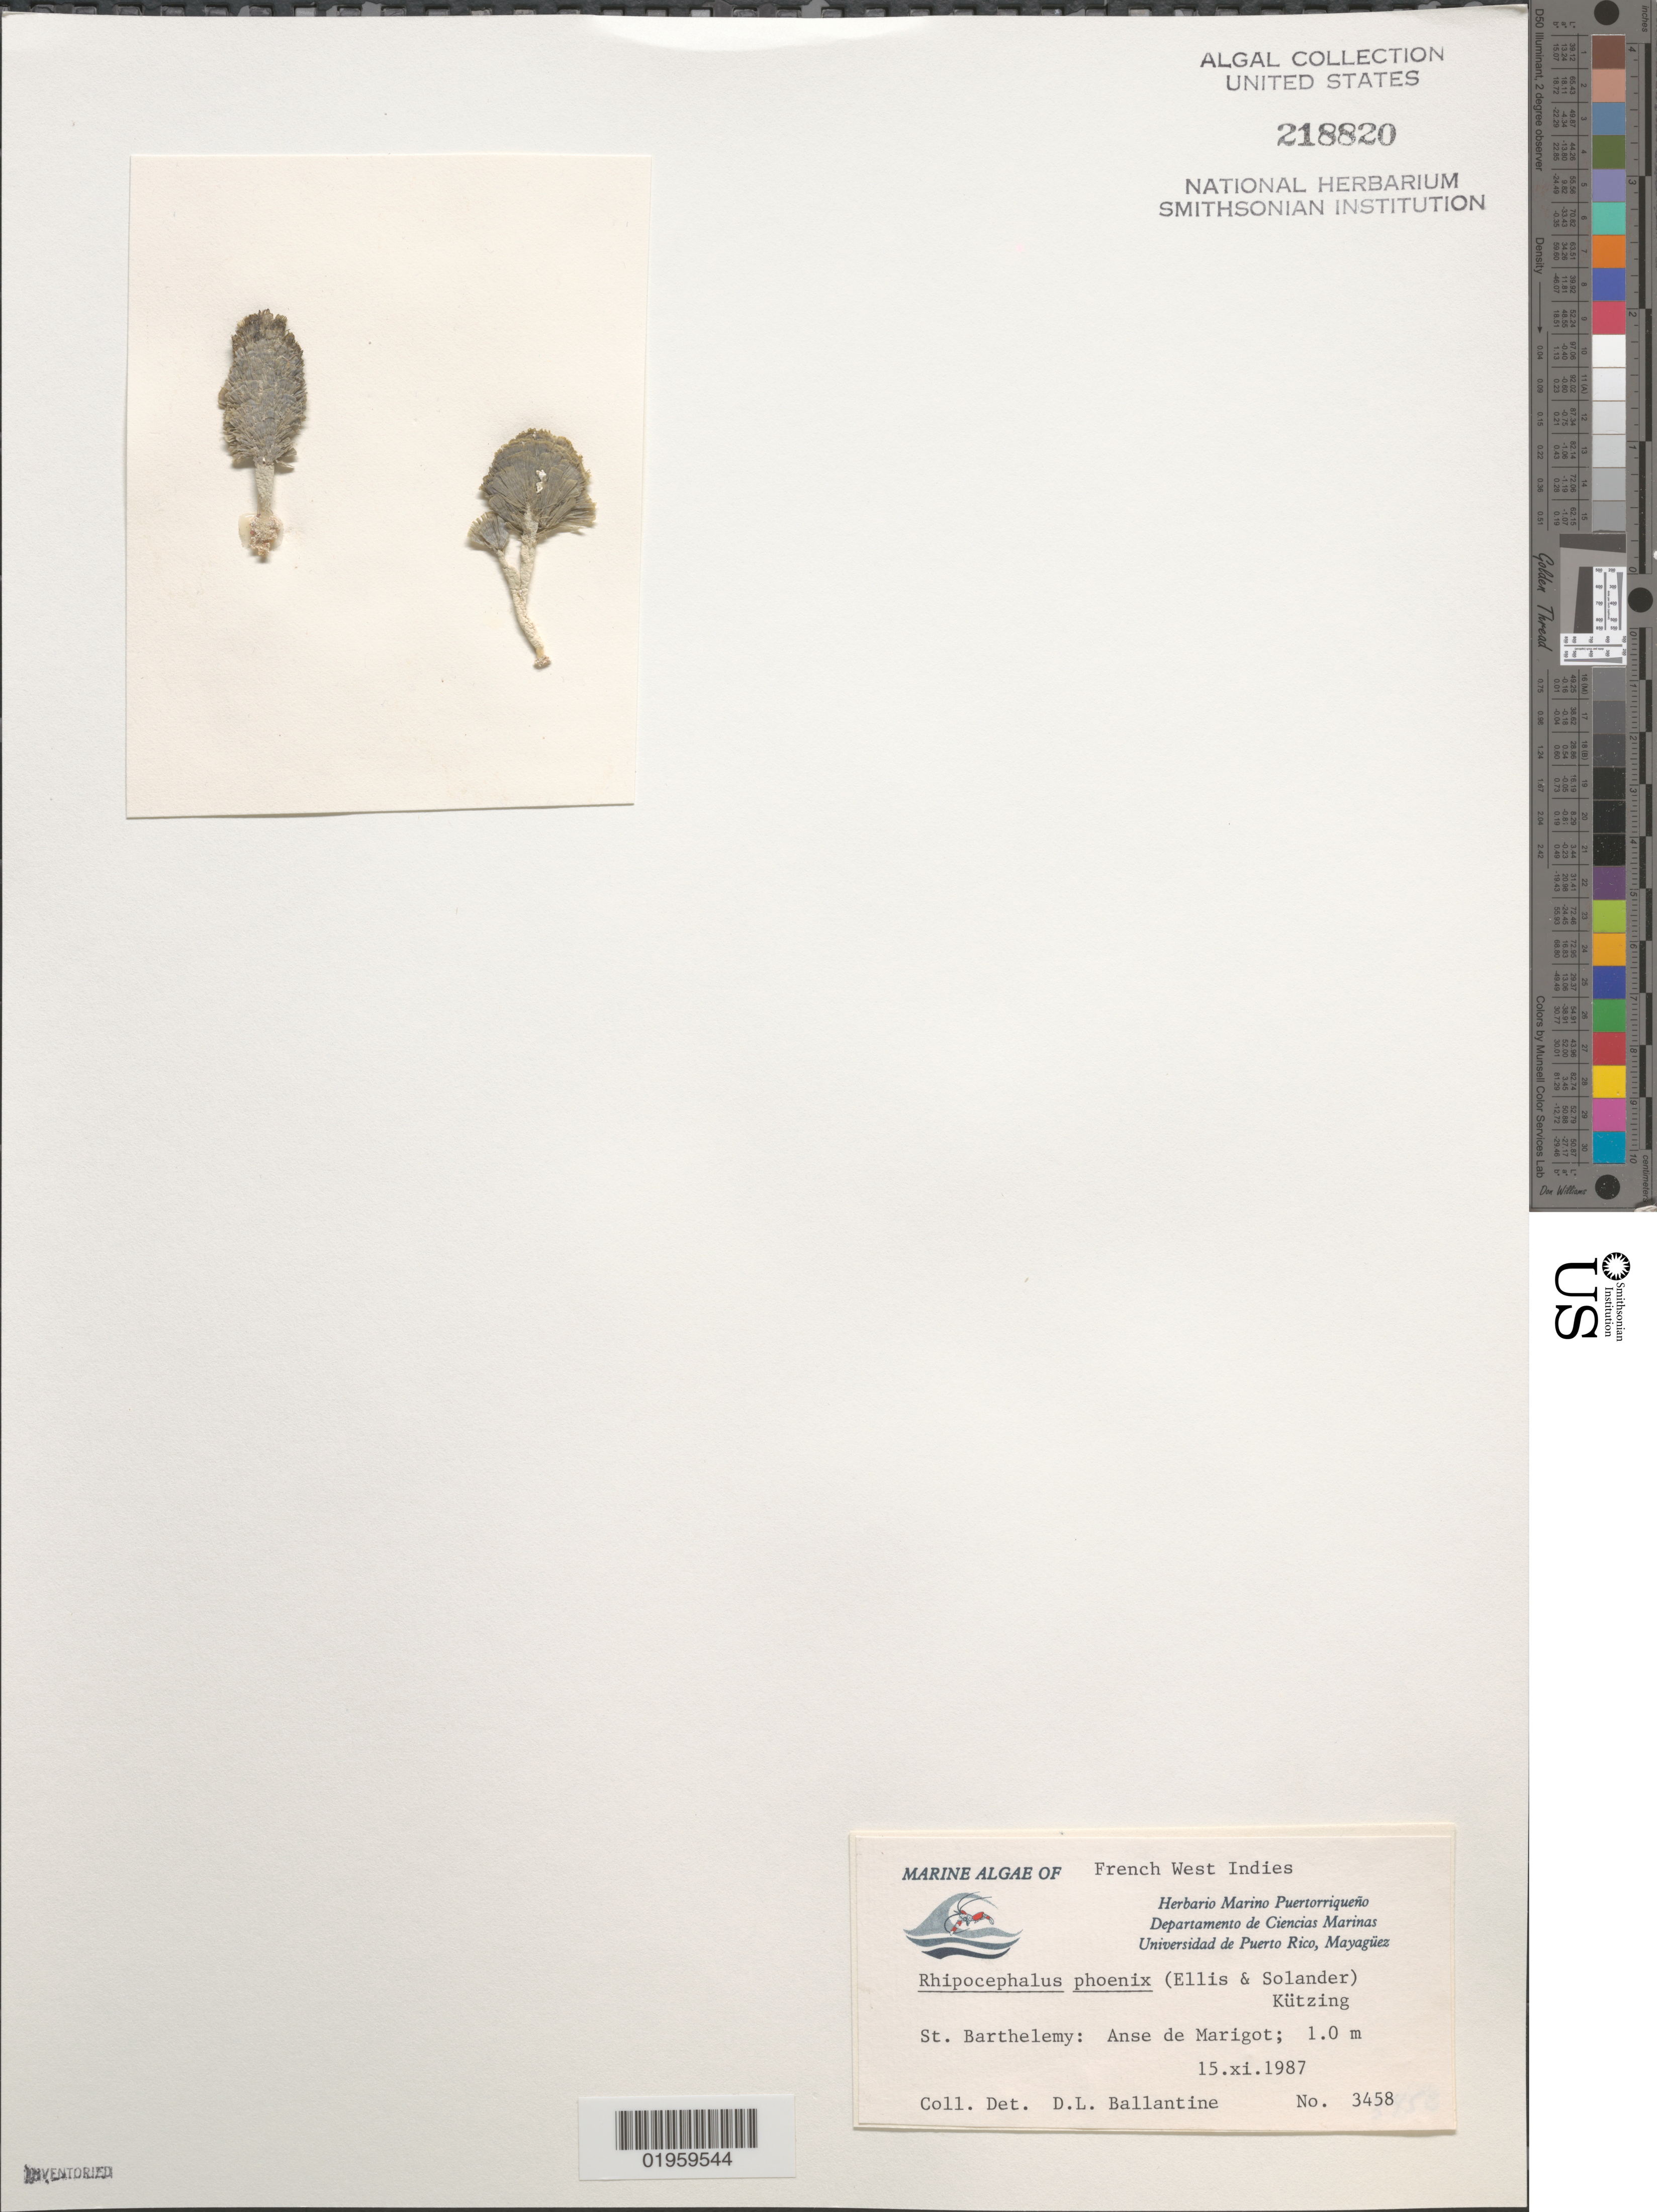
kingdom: Plantae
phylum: Chlorophyta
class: Ulvophyceae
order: Bryopsidales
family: Udoteaceae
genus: Rhipocephalus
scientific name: Rhipocephalus phoenix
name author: (J. Ellis & Sol.) Kütz.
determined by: Ballantine, D. L.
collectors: D.L. Ballantine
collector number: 3458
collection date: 1987-11-15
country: Saint Barthélemy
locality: St. Barthelemy: Anse de Marigot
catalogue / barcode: US 218820